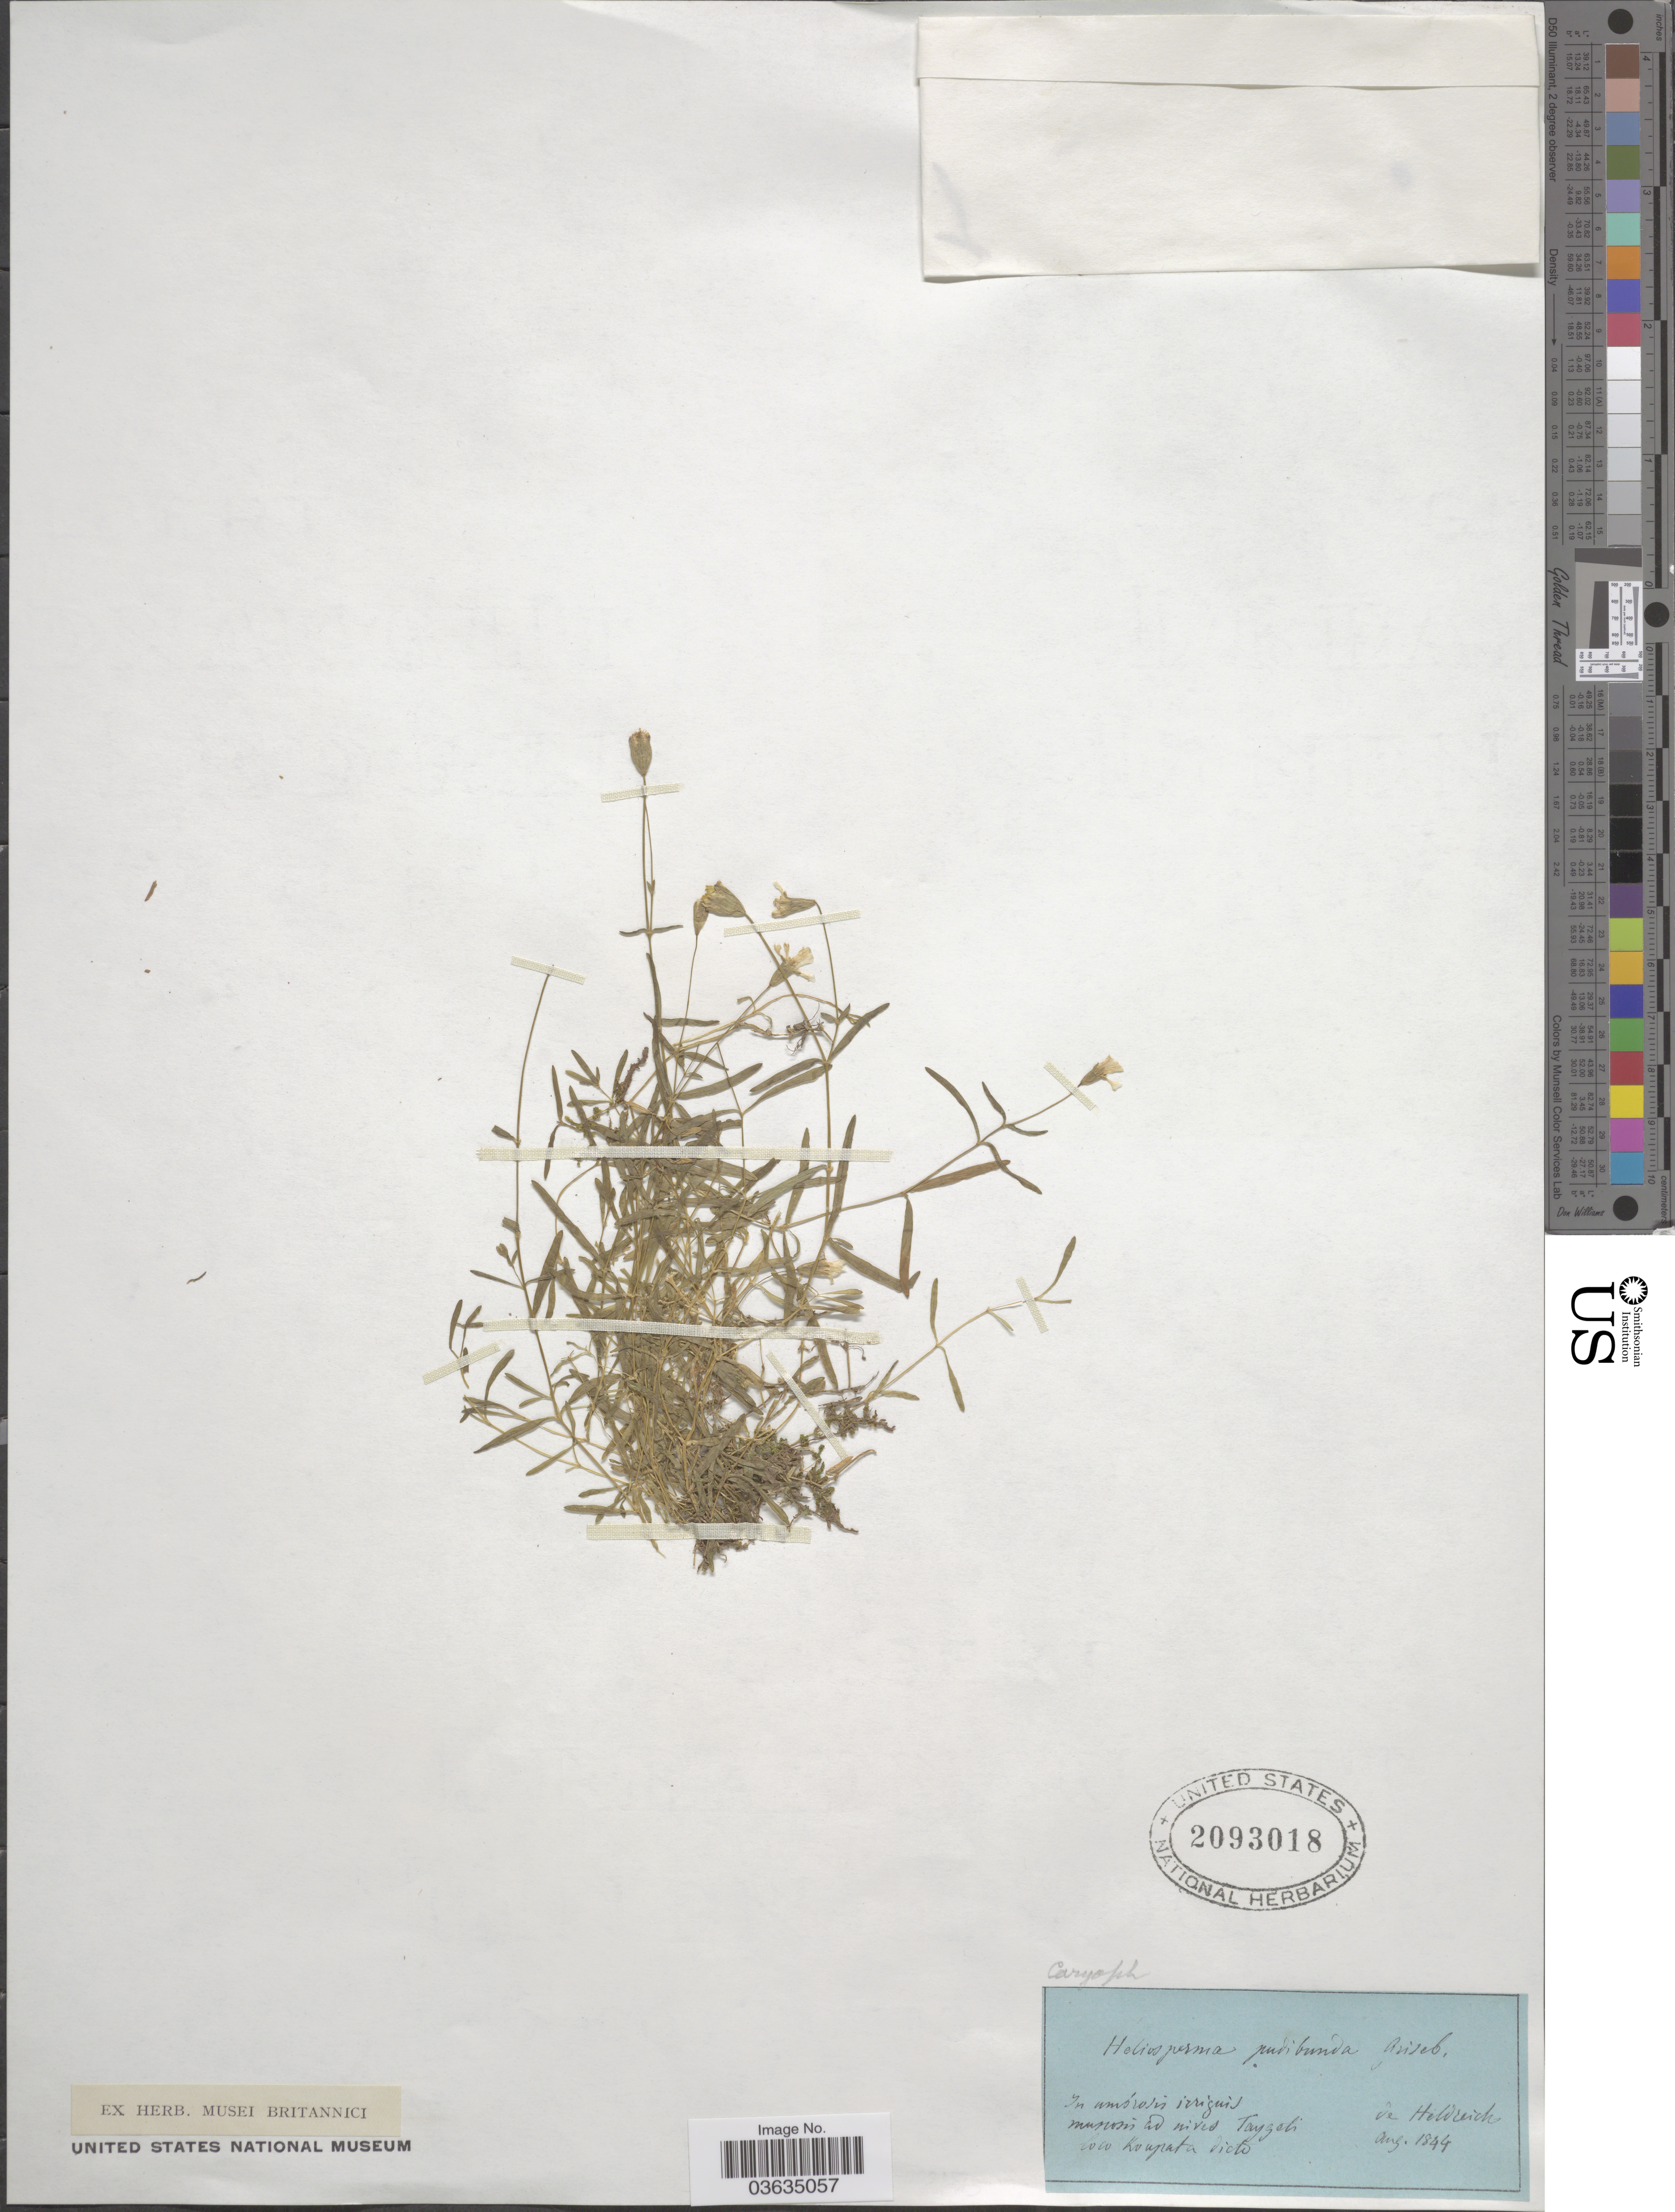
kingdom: Plantae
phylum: Tracheophyta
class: Magnoliopsida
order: Caryophyllales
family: Caryophyllaceae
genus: Heliosperma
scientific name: Heliosperma pudibundum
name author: Griseb.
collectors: -. De Heldreich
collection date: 1844-08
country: Greece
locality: In umbrosis irriguis mussosis ad nives Taygeti loco Koupata dicto.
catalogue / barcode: US 2093018